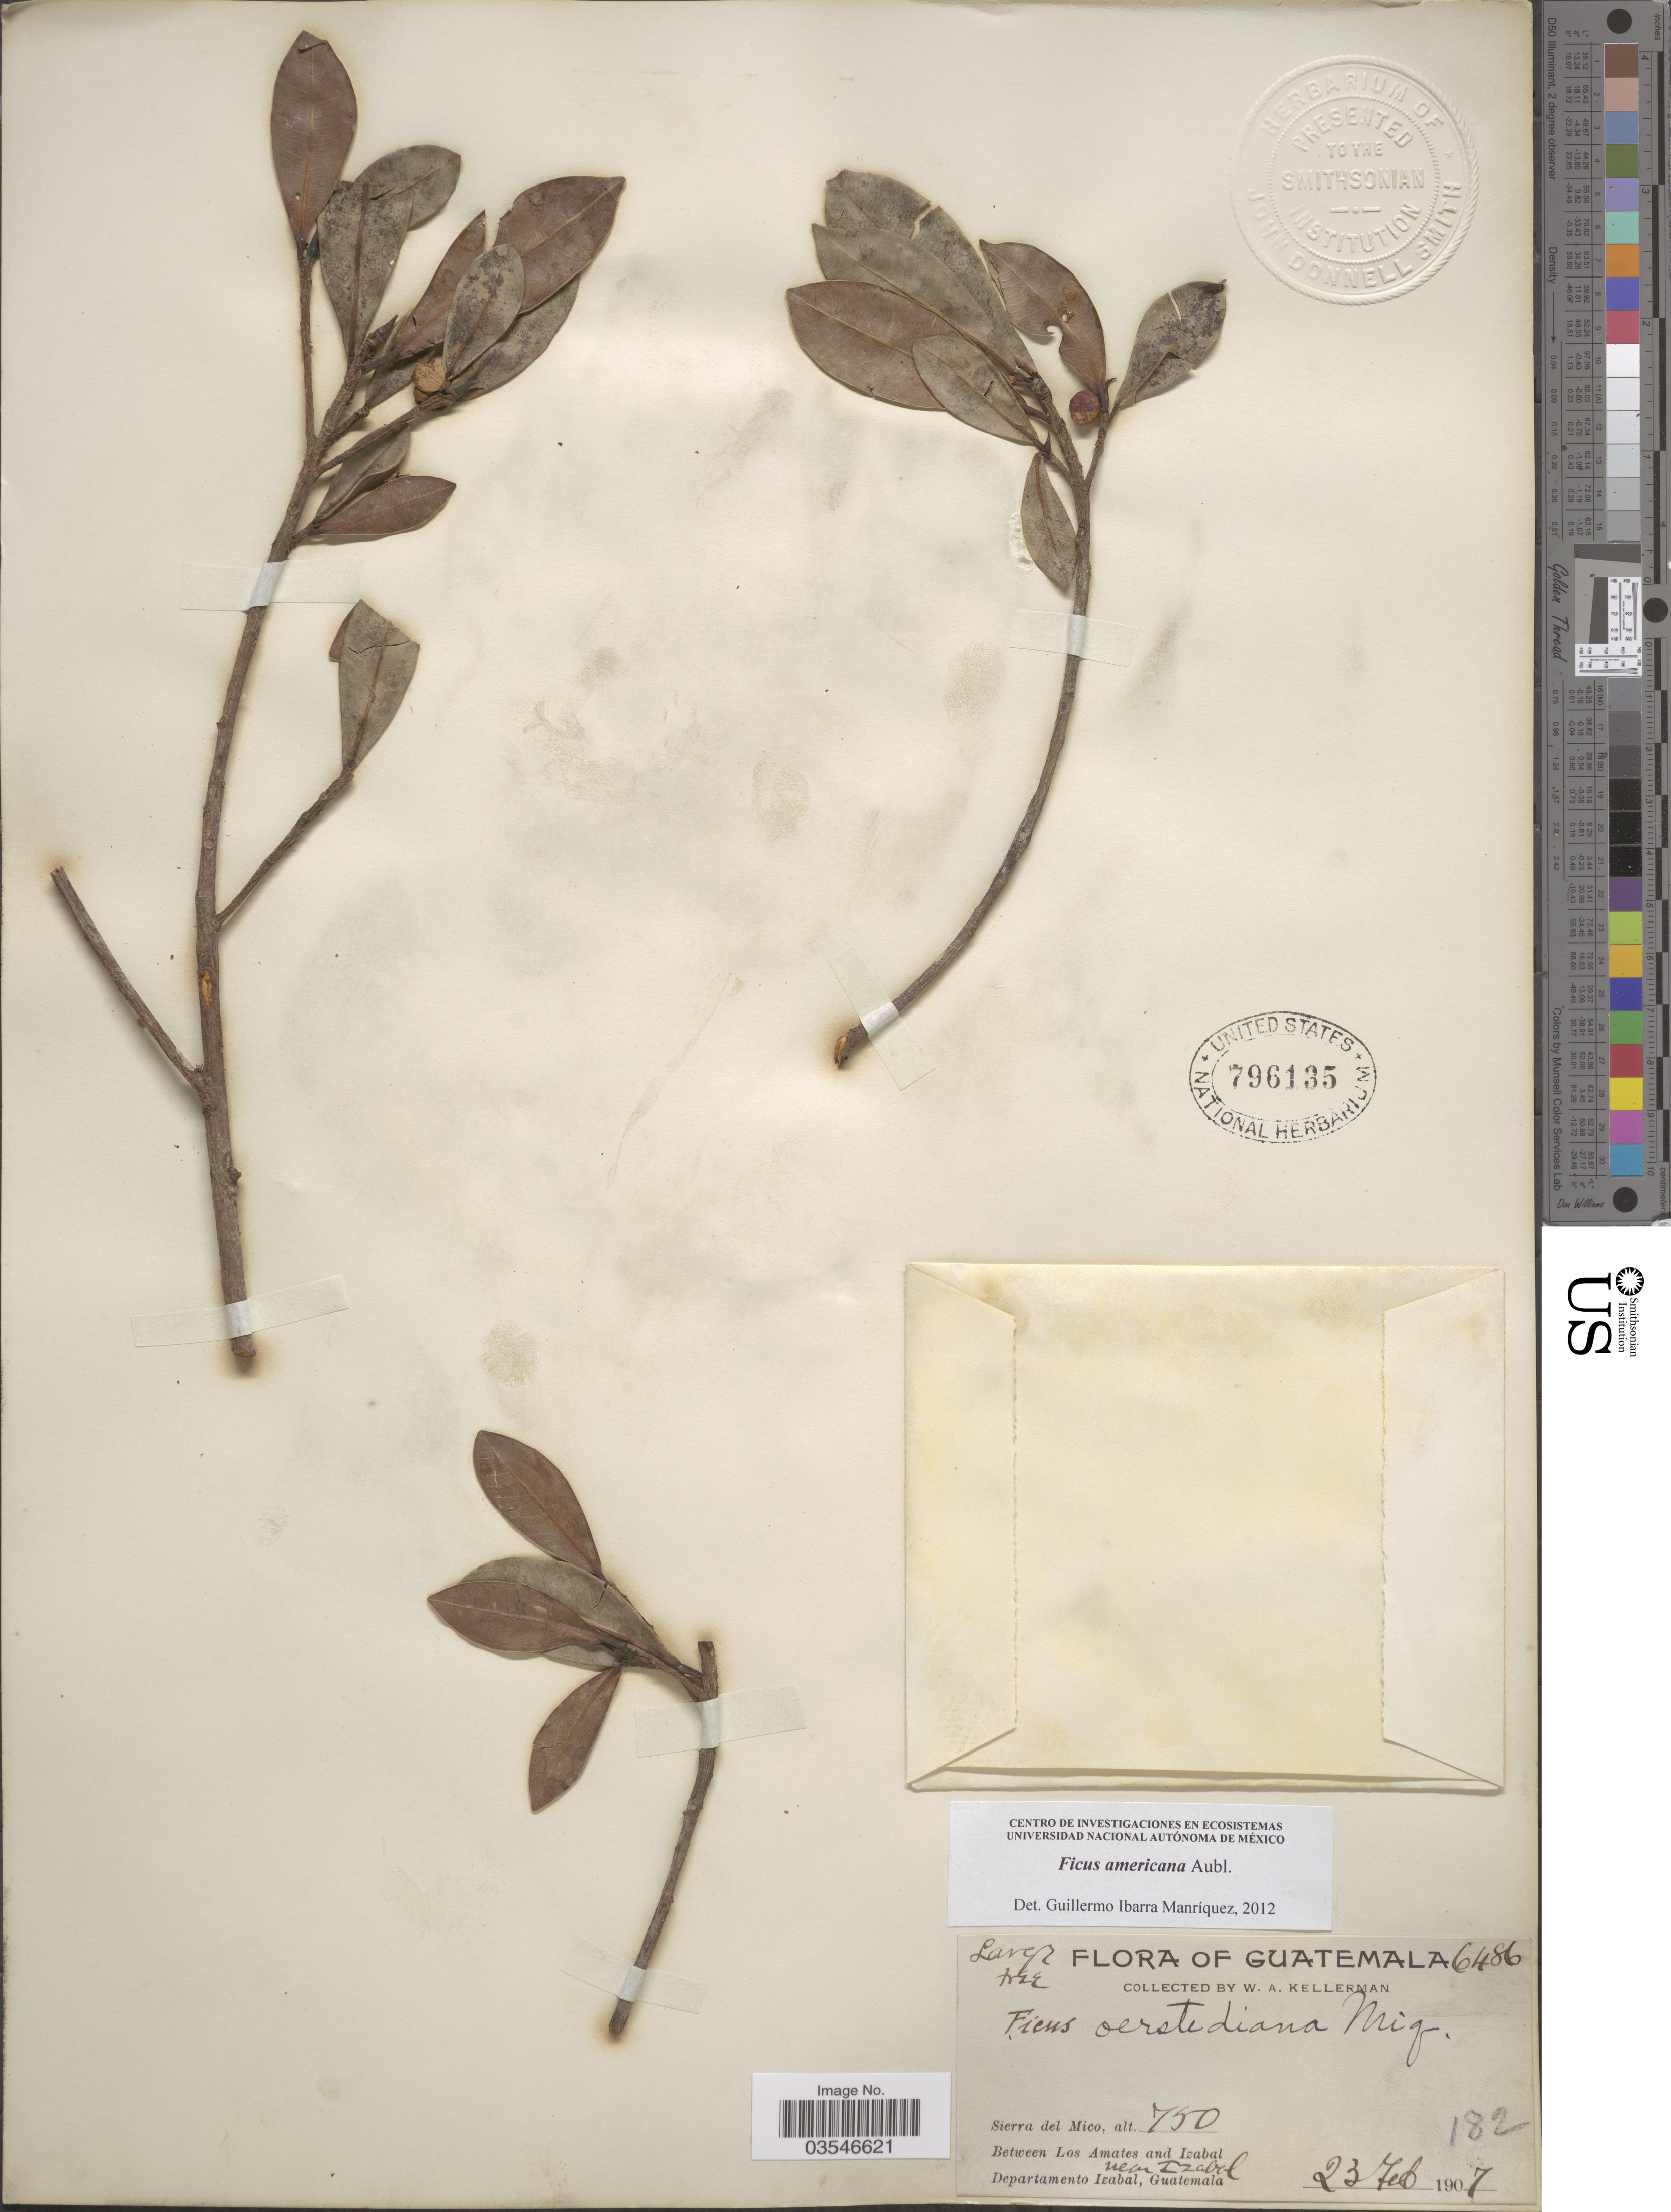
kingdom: Plantae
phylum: Tracheophyta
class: Magnoliopsida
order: Rosales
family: Moraceae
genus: Ficus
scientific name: Ficus americana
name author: Aubl.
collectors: W. Kellerman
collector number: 6486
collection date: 1907-02-23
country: Guatemala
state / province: Izabal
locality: Sierra del Mico. Between Los Amates and Izabal. Departamento Izabal. Near Izabal.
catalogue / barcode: US 796135